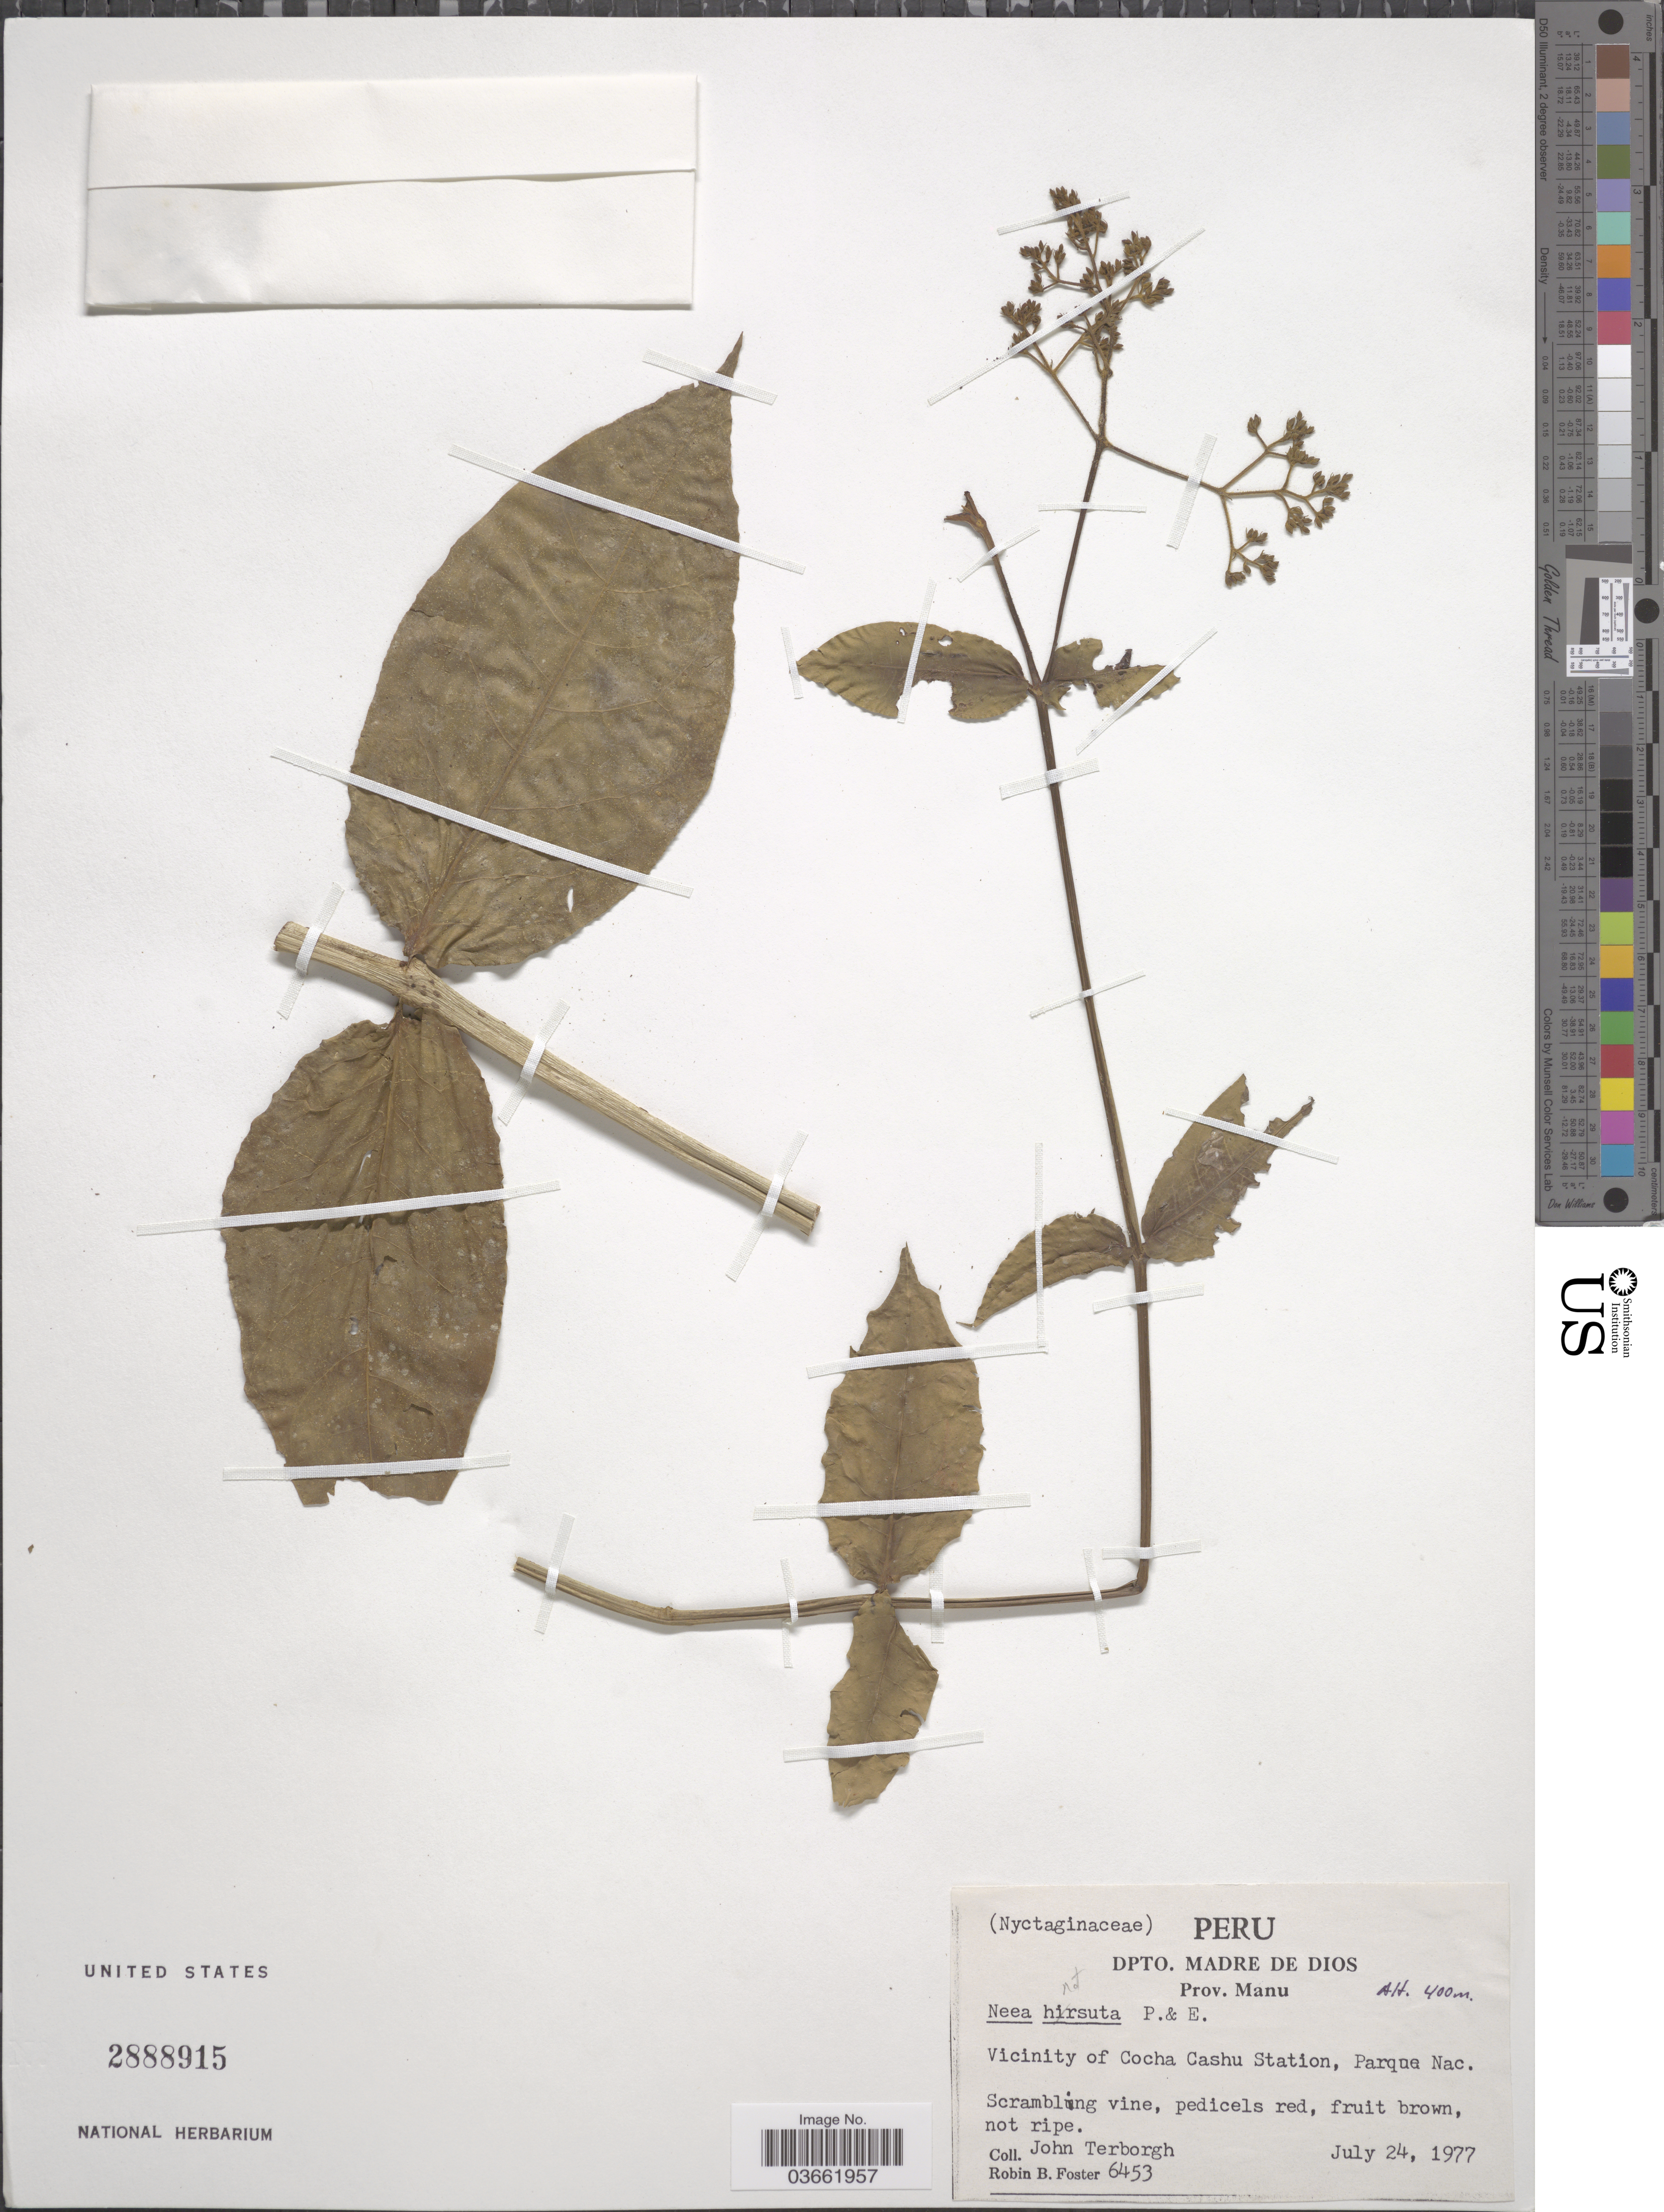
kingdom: Plantae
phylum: Tracheophyta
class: Magnoliopsida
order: Caryophyllales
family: Nyctaginaceae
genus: Neea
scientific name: Neea sp.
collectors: J. Terborgh & R. B. Foster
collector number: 6453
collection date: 1977-07-24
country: Peru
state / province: Madre de Dios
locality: Dpto. Madre de Dios. Prov. Manu. Vicinity of Cocha Cashu Station, Parque Nac.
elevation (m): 400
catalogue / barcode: US 2888915